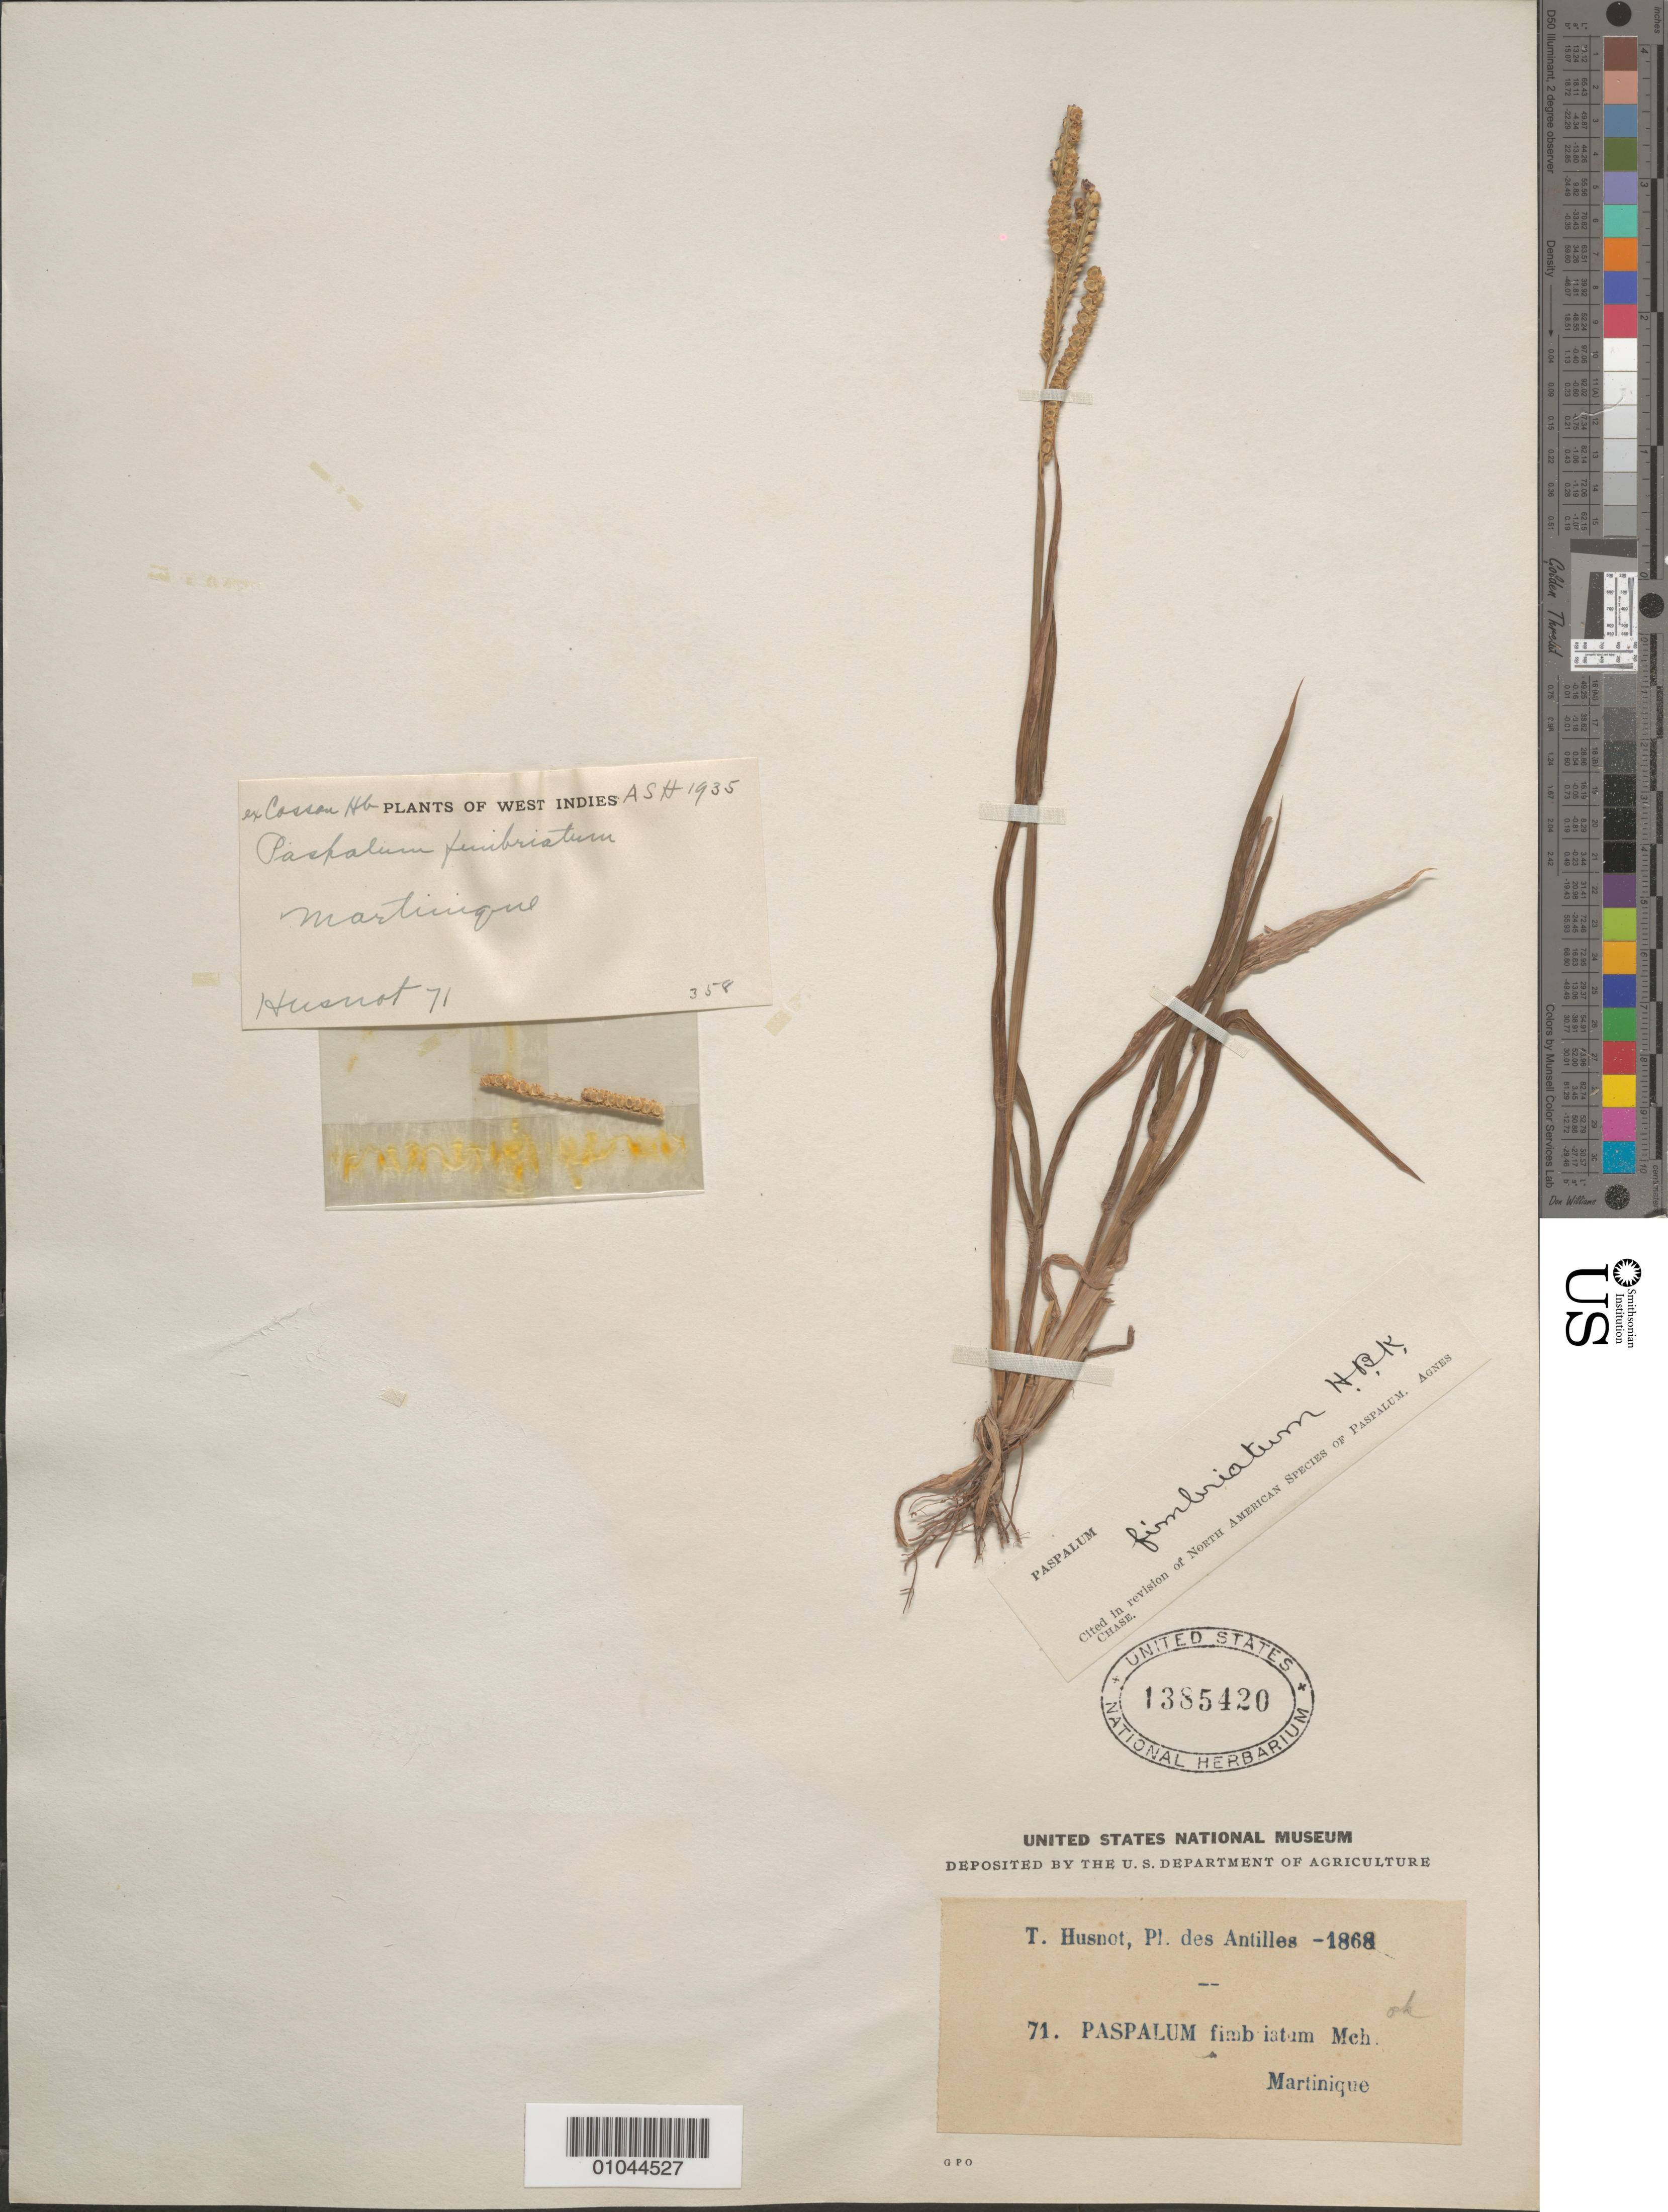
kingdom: Plantae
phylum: Tracheophyta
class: Liliopsida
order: Poales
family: Poaceae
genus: Paspalum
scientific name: Paspalum fimbriatum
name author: Kunth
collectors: P. T. Husnot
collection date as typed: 1868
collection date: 1868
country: Martinique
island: Martinique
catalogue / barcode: US 1385420